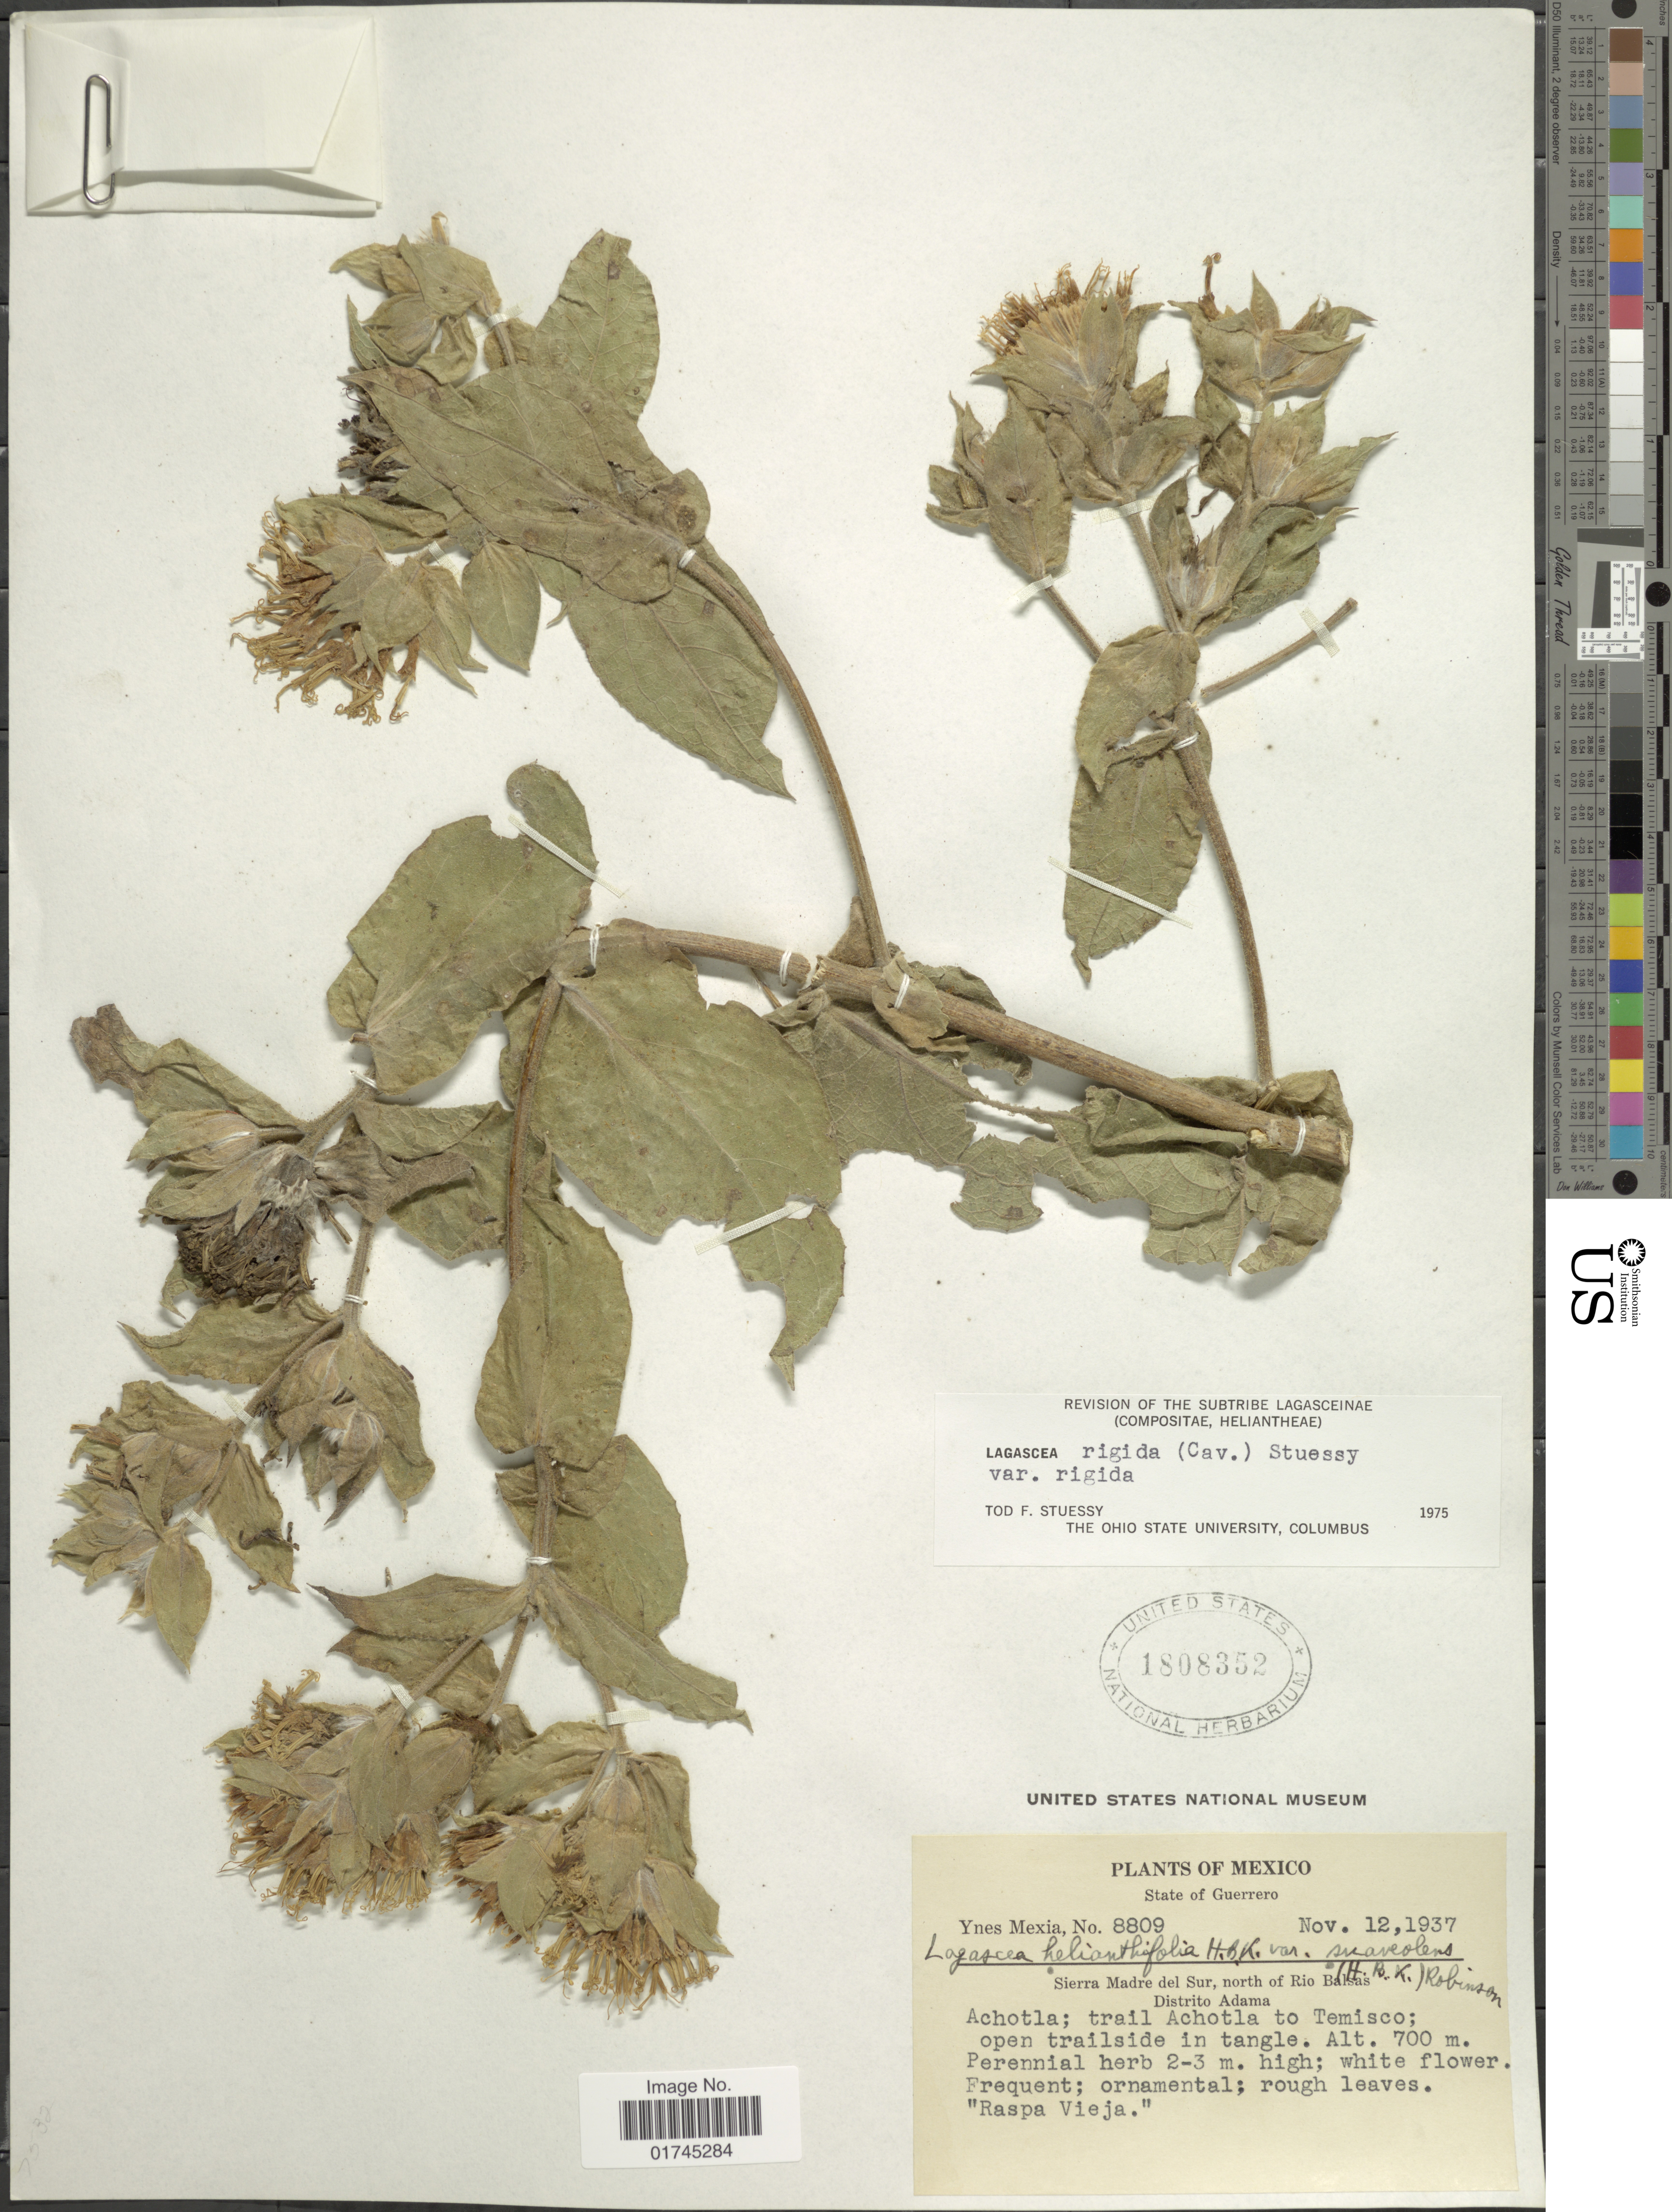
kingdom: Plantae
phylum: Tracheophyta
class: Magnoliopsida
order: Asterales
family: Asteraceae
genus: Lagascea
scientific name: Lagascea helianthifolia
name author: Kunth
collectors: Y. Mexia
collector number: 8809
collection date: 1937-11-12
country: Mexico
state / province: Guerrero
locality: Sierra Madre del Sur, north of Rio Balsas, Distrito Adama, Achotla: trail Achotla to Temisco, open trailside in tangle.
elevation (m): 700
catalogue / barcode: US 1808352